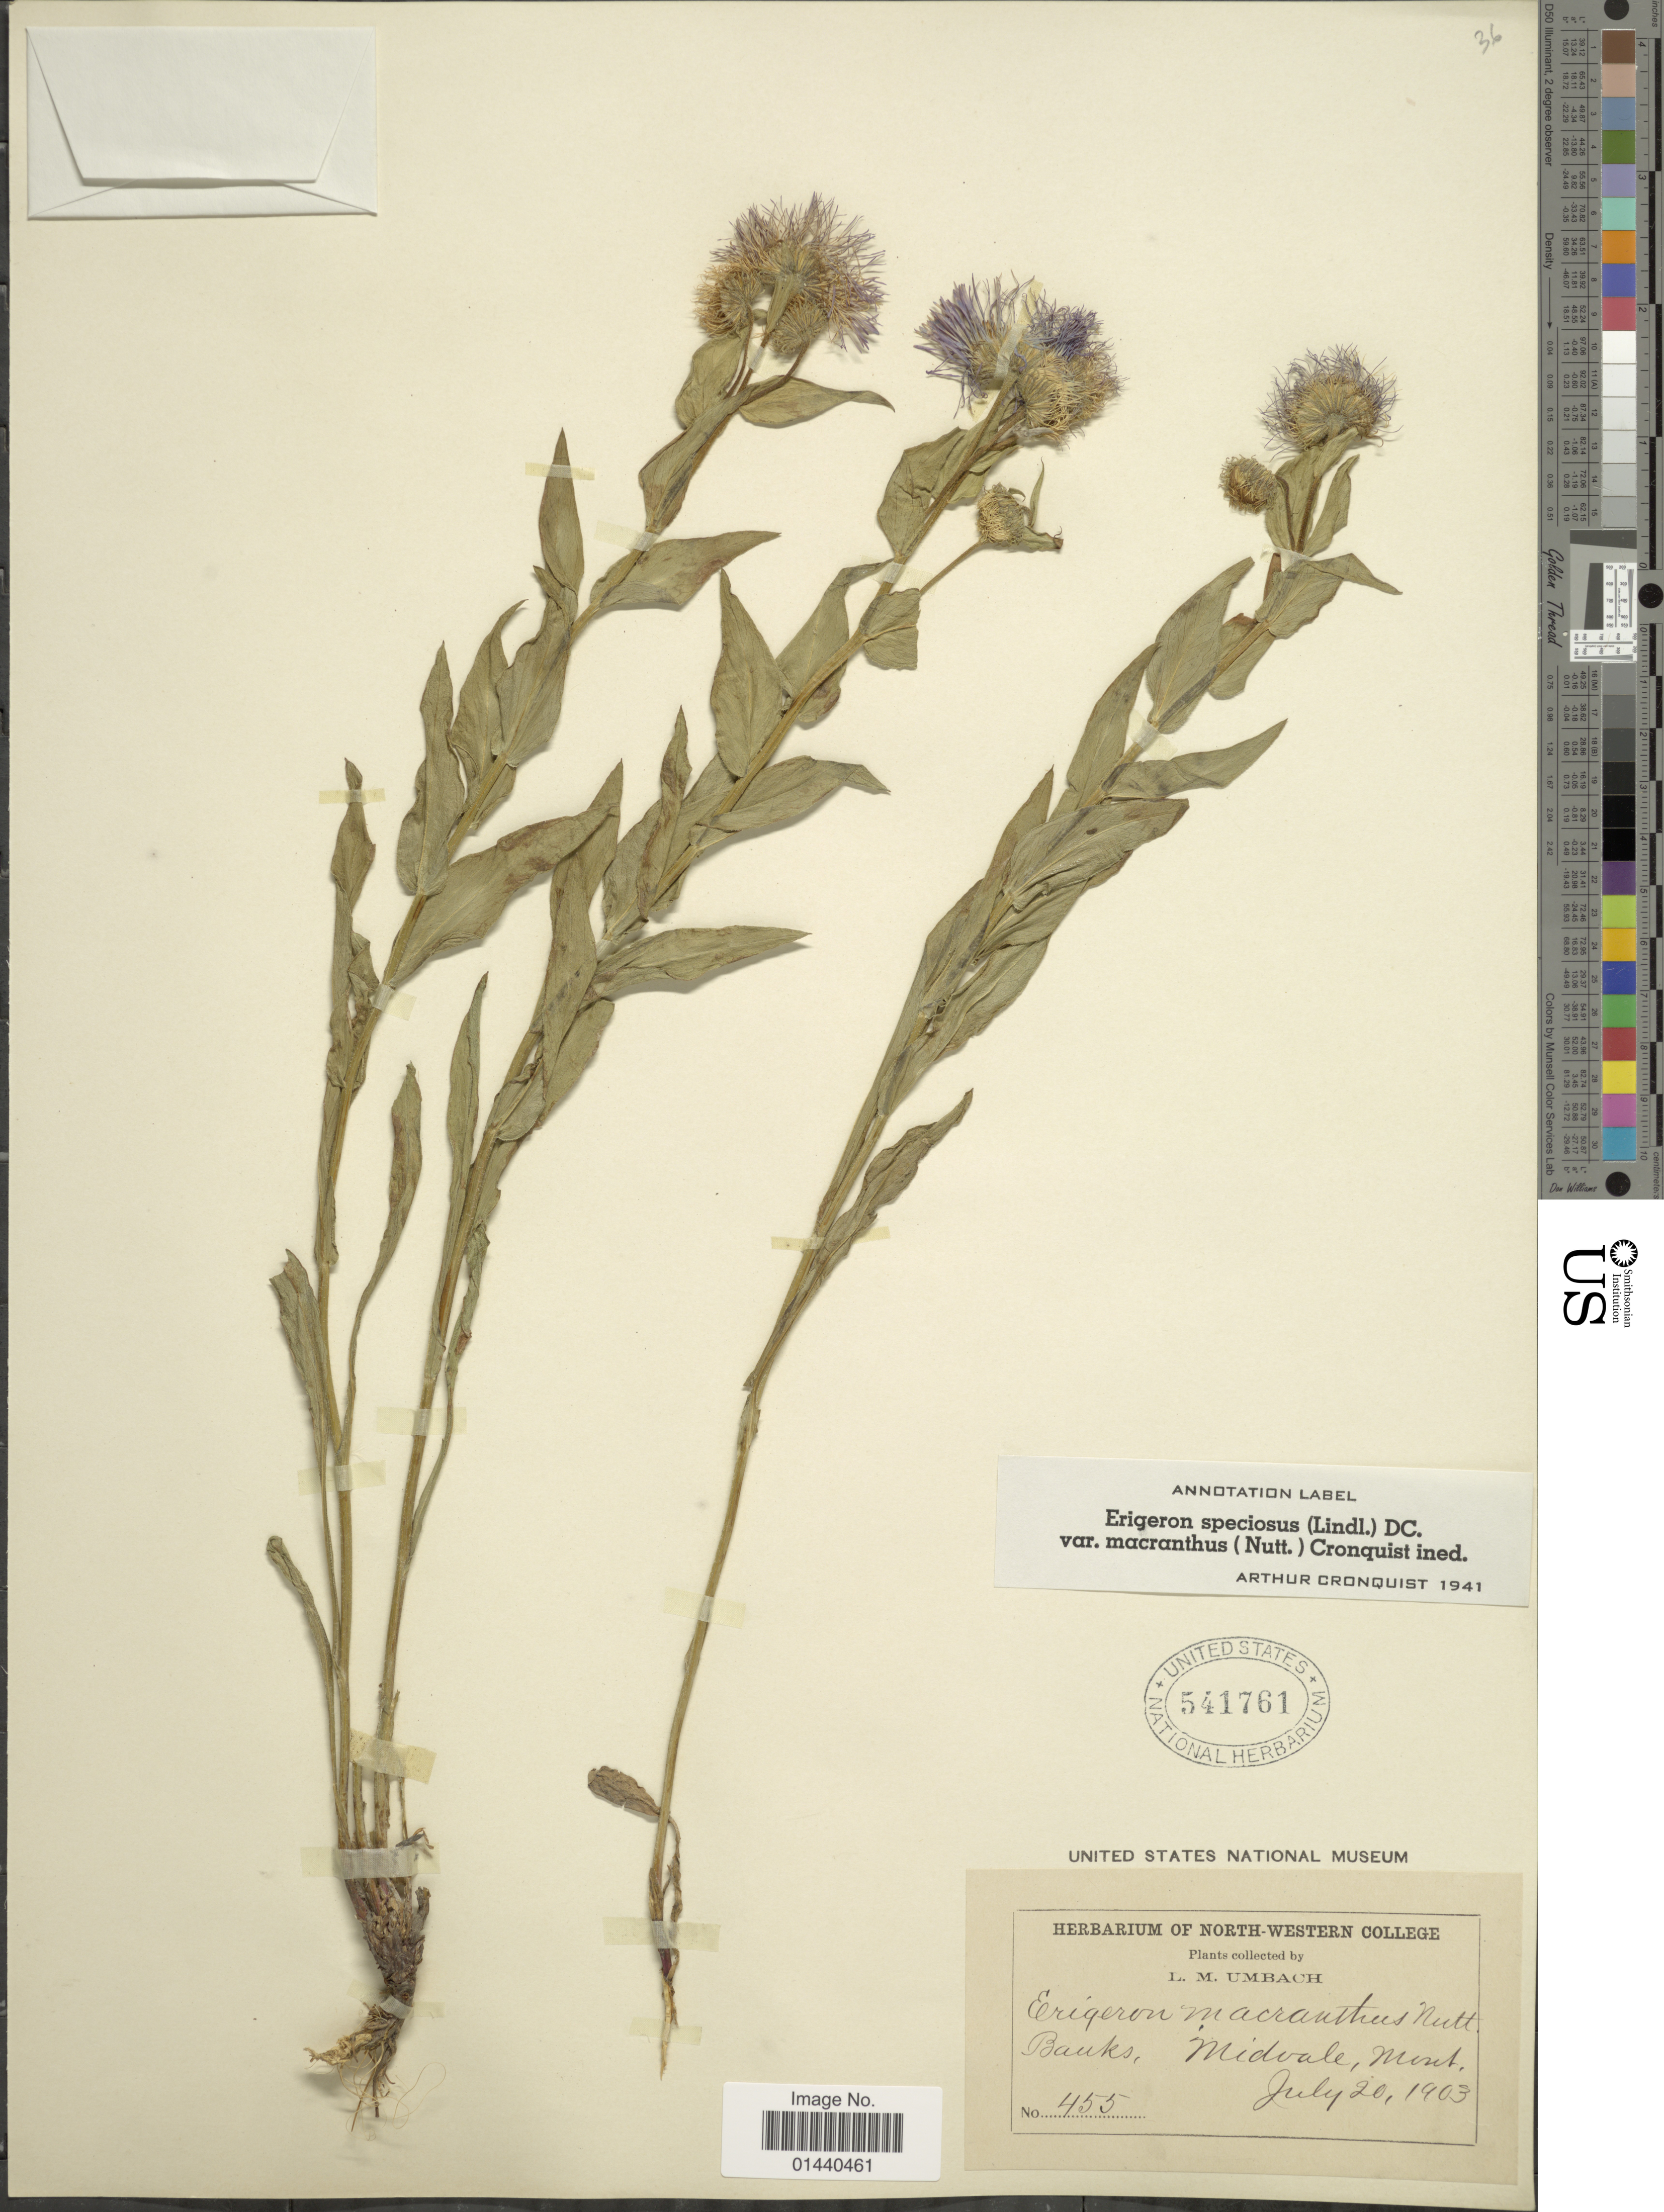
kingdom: Plantae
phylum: Tracheophyta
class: Magnoliopsida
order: Asterales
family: Asteraceae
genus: Erigeron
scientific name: Erigeron speciosus var. macranthus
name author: (Nutt.) Cronq.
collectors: L. M. Umbach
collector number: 455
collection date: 1903-07-20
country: United States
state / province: Montana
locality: Midvale, Mont.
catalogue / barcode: US 541761